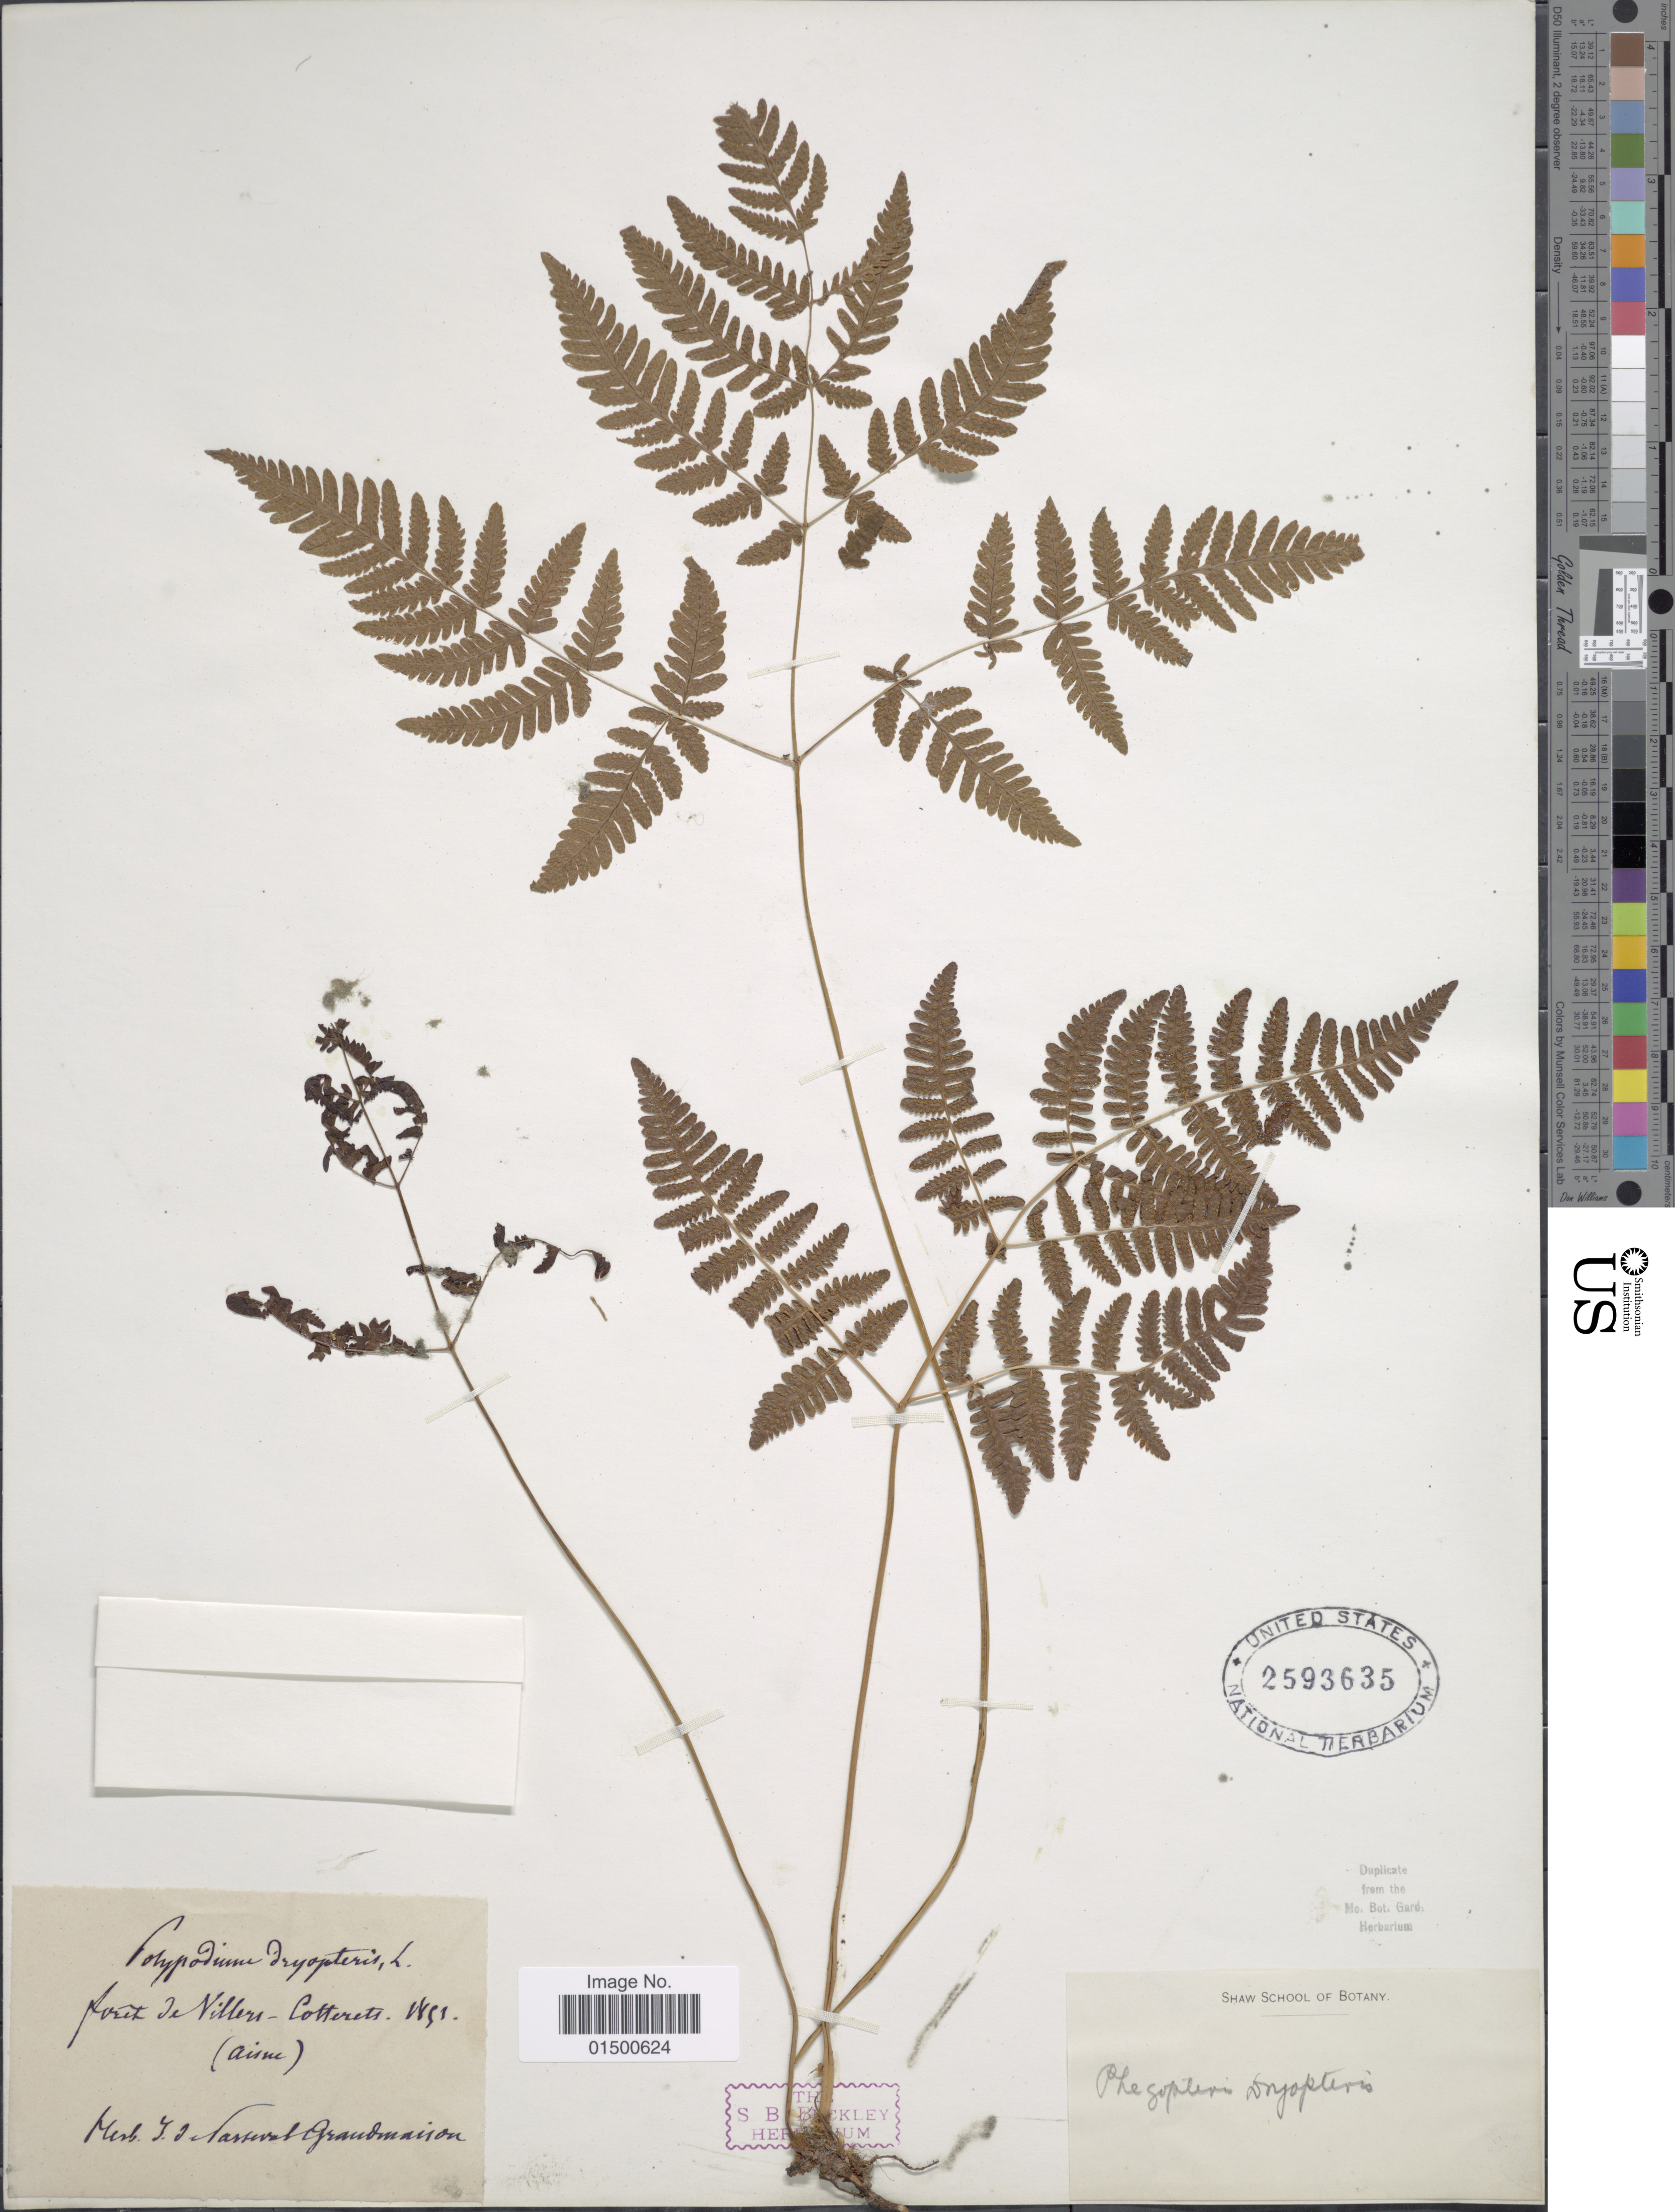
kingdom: Plantae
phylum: Tracheophyta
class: Polypodiopsida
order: Polypodiales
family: Cystopteridaceae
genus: Gymnocarpium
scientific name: Gymnocarpium disjunctum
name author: (Rupr.) Ching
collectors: ex herb. J. I. Lasswal Grandmaison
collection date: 1891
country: France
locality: Foret de Nillers-Cotterets (aisne) [interpreted]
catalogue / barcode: US 2593635